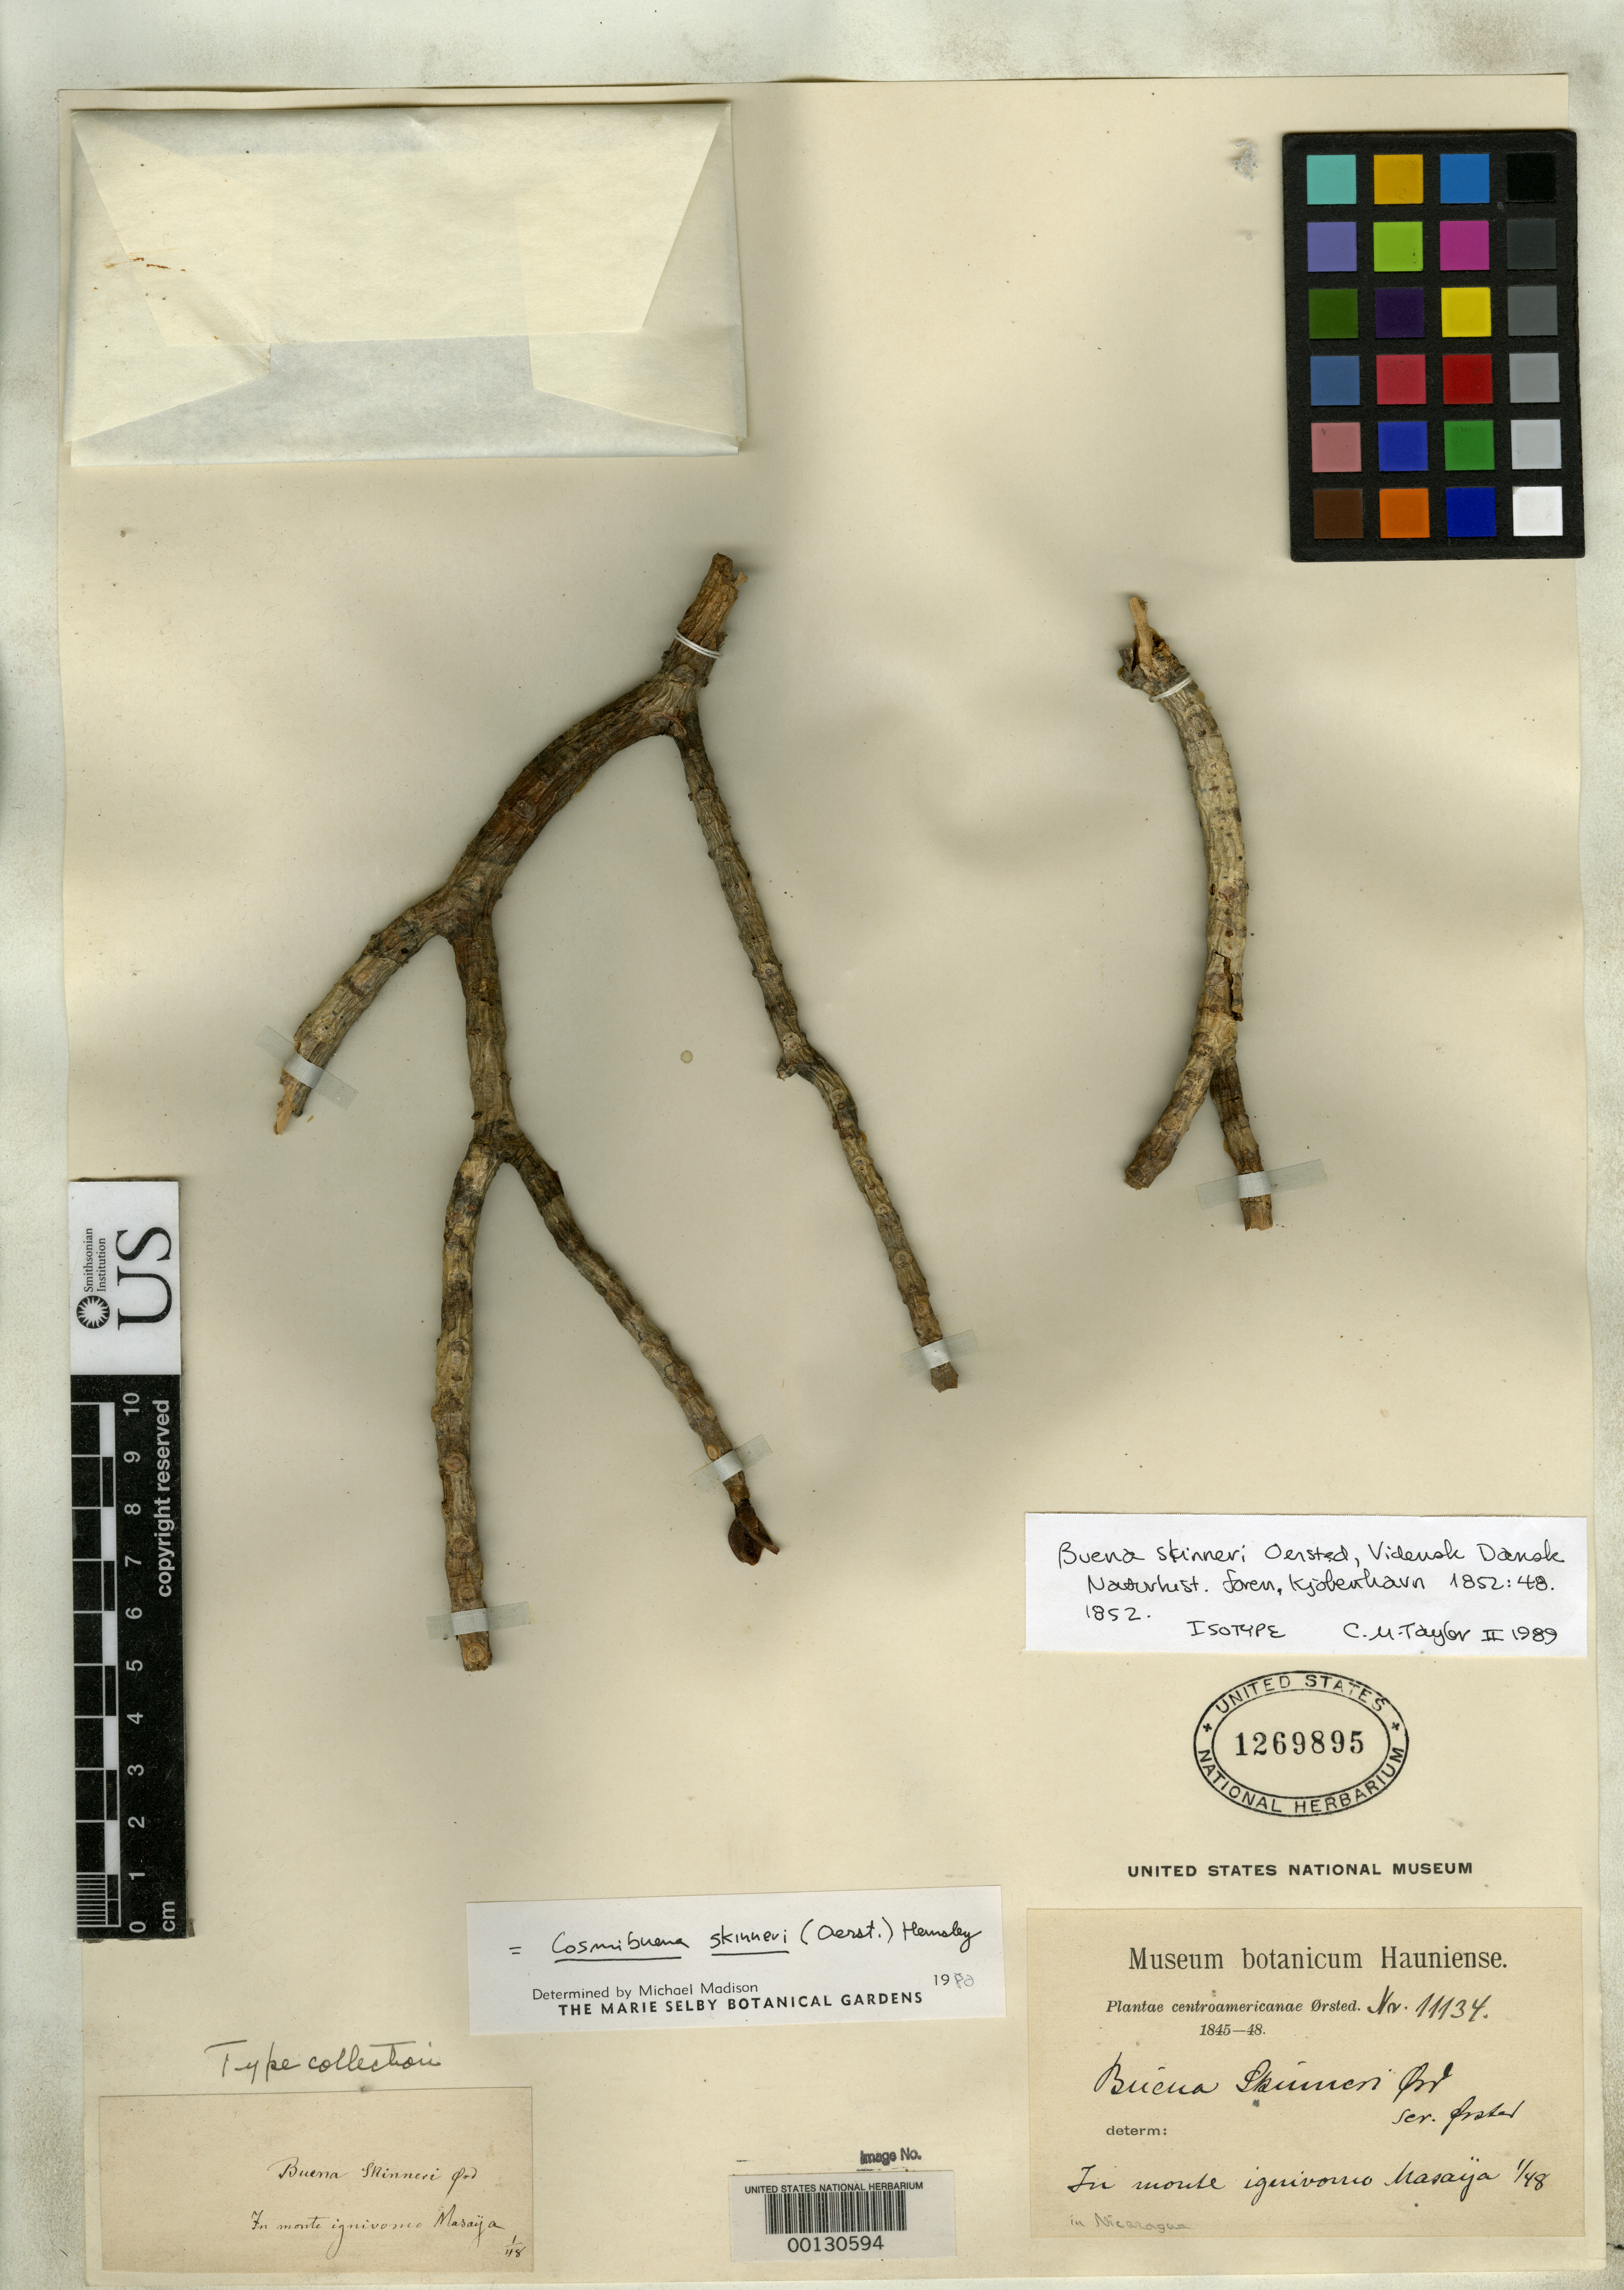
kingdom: Plantae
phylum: Tracheophyta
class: Magnoliopsida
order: Gentianales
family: Rubiaceae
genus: Buena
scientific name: Buena skinneri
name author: Oerst.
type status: Isotype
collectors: A. S. Oersted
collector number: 11134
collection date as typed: Jan 1848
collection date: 1848-01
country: Nicaragua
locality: Masaya Volcano.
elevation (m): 610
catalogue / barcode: US 1269895